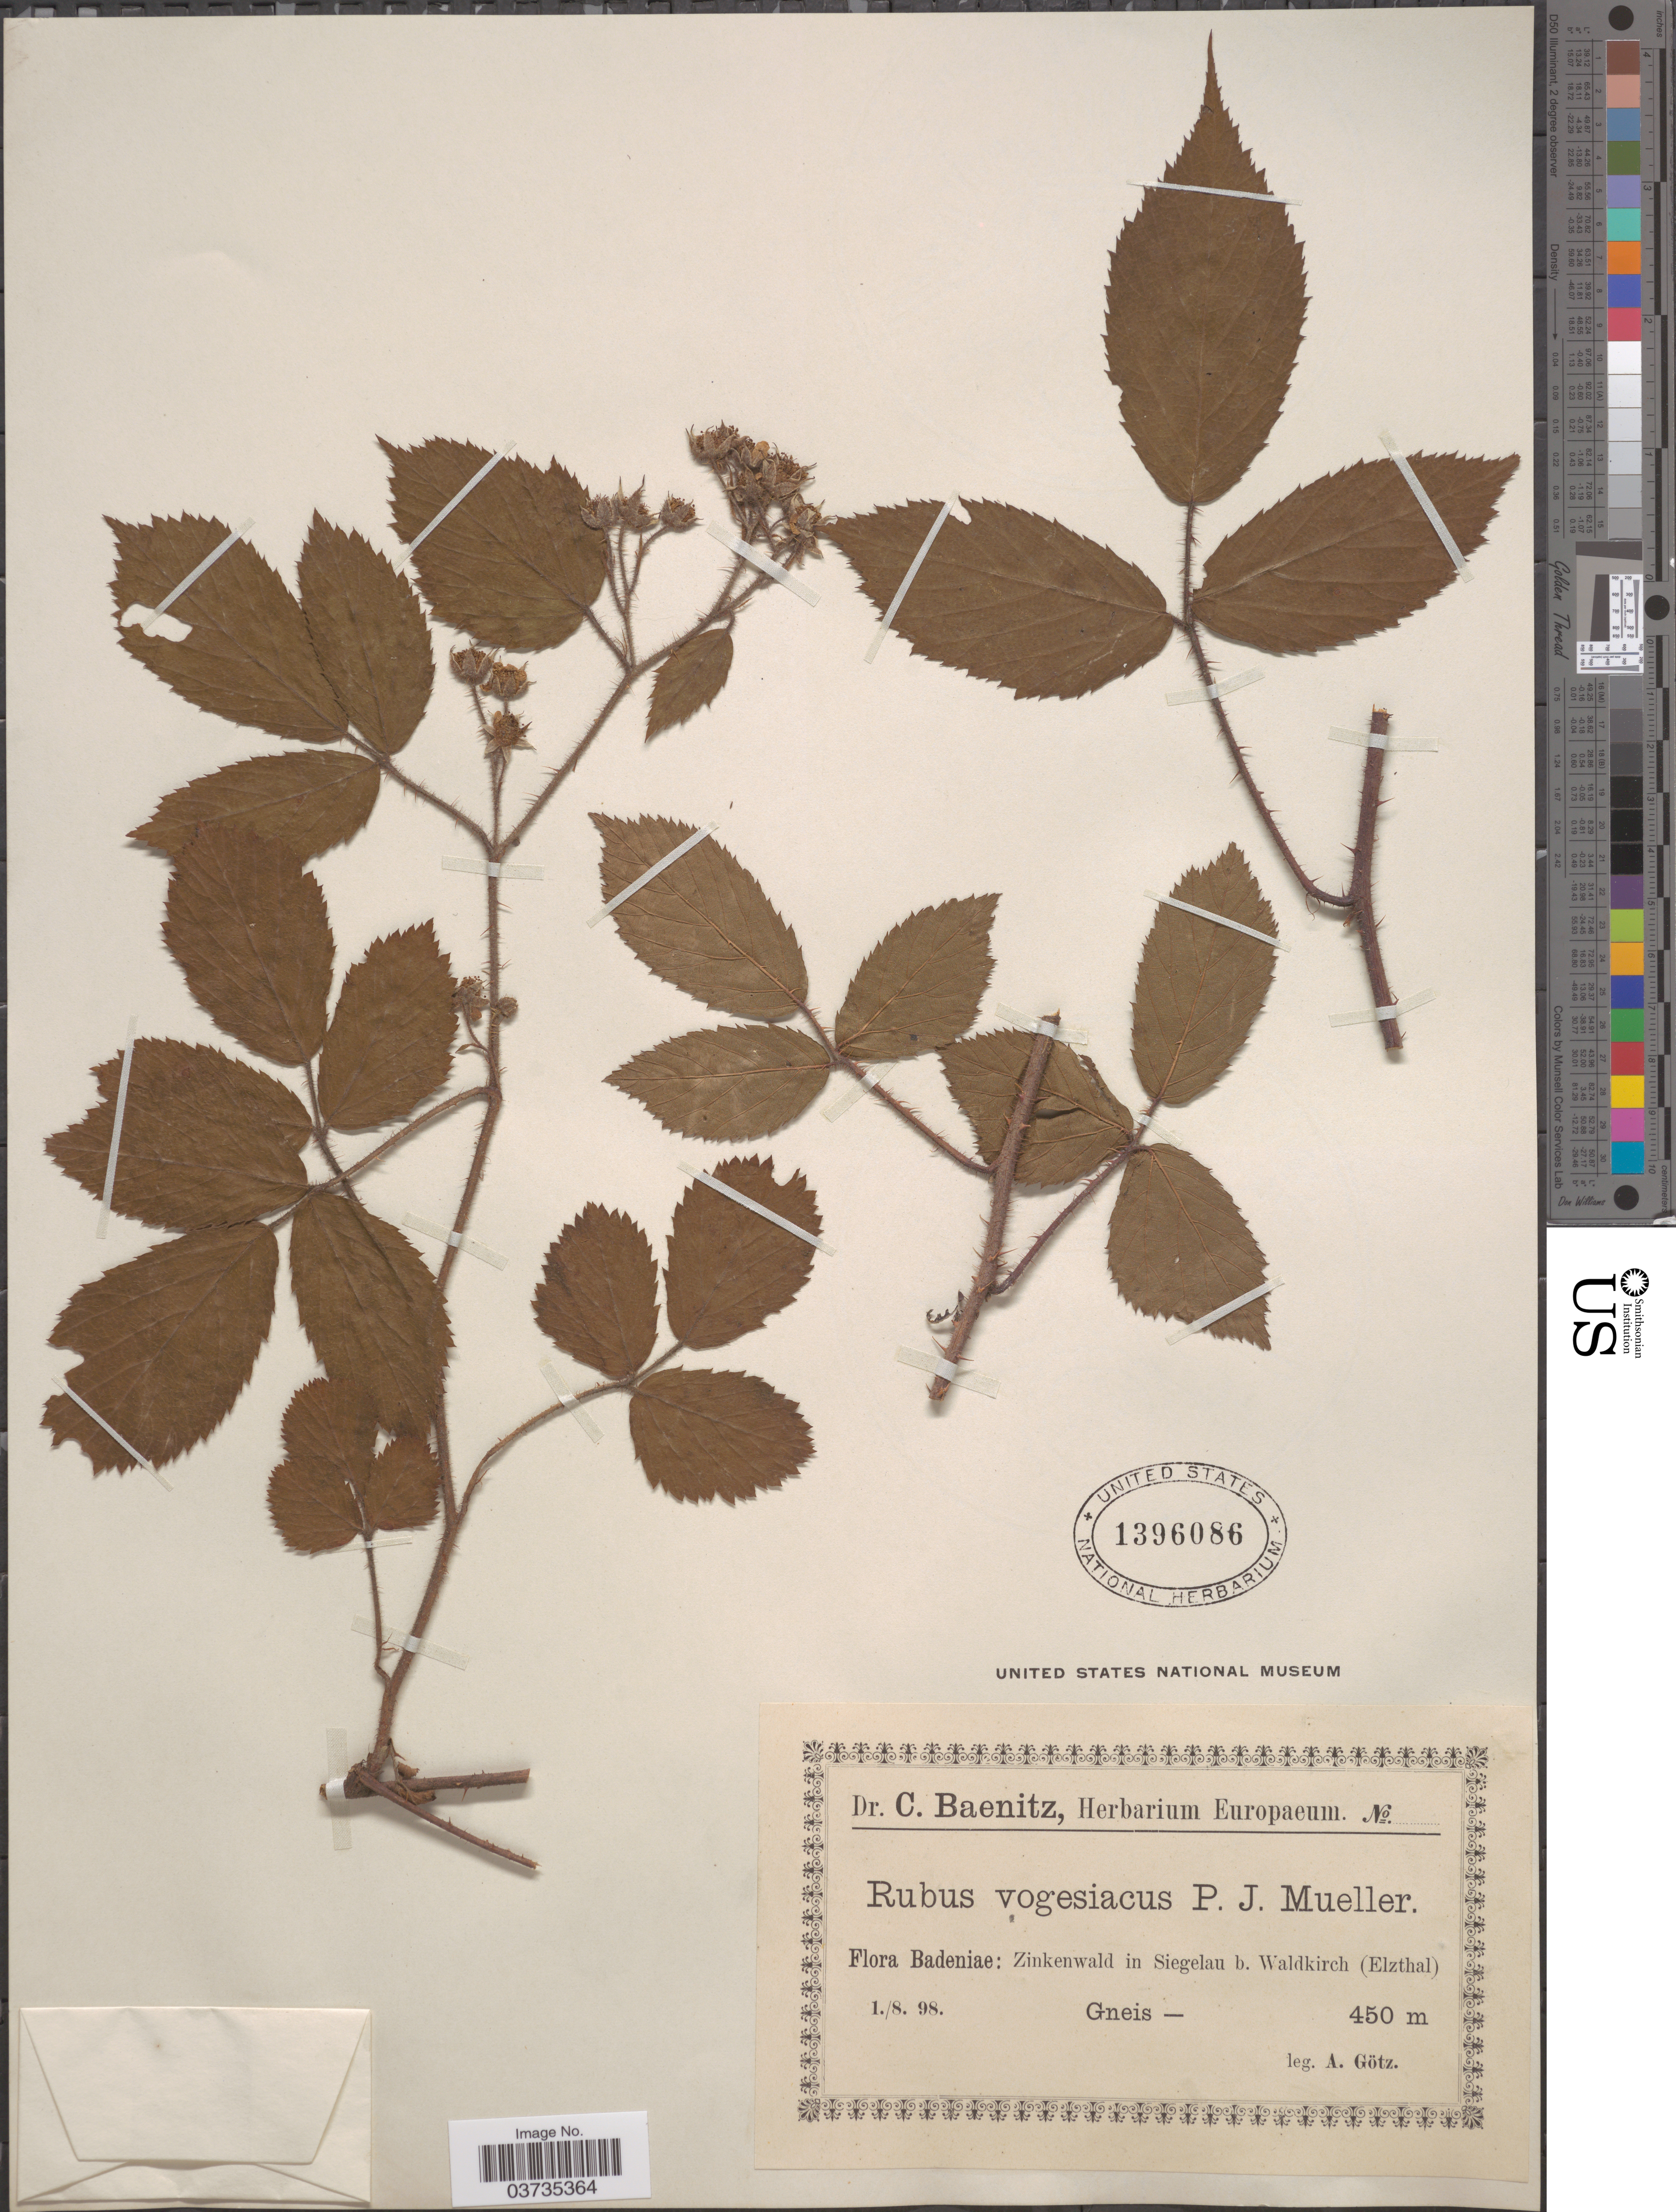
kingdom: Plantae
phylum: Tracheophyta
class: Magnoliopsida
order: Rosales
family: Rosaceae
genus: Rubus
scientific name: Rubus vogesiacus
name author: P.J. Müll.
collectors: A. Götz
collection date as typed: Transcribed d/m/y: 1/8/98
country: Germany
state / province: Baden-Württemberg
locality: Badeniae: Zinkenwald in Siegelau b. Waldkirch (Elzthal).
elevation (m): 450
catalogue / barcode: US 1396086